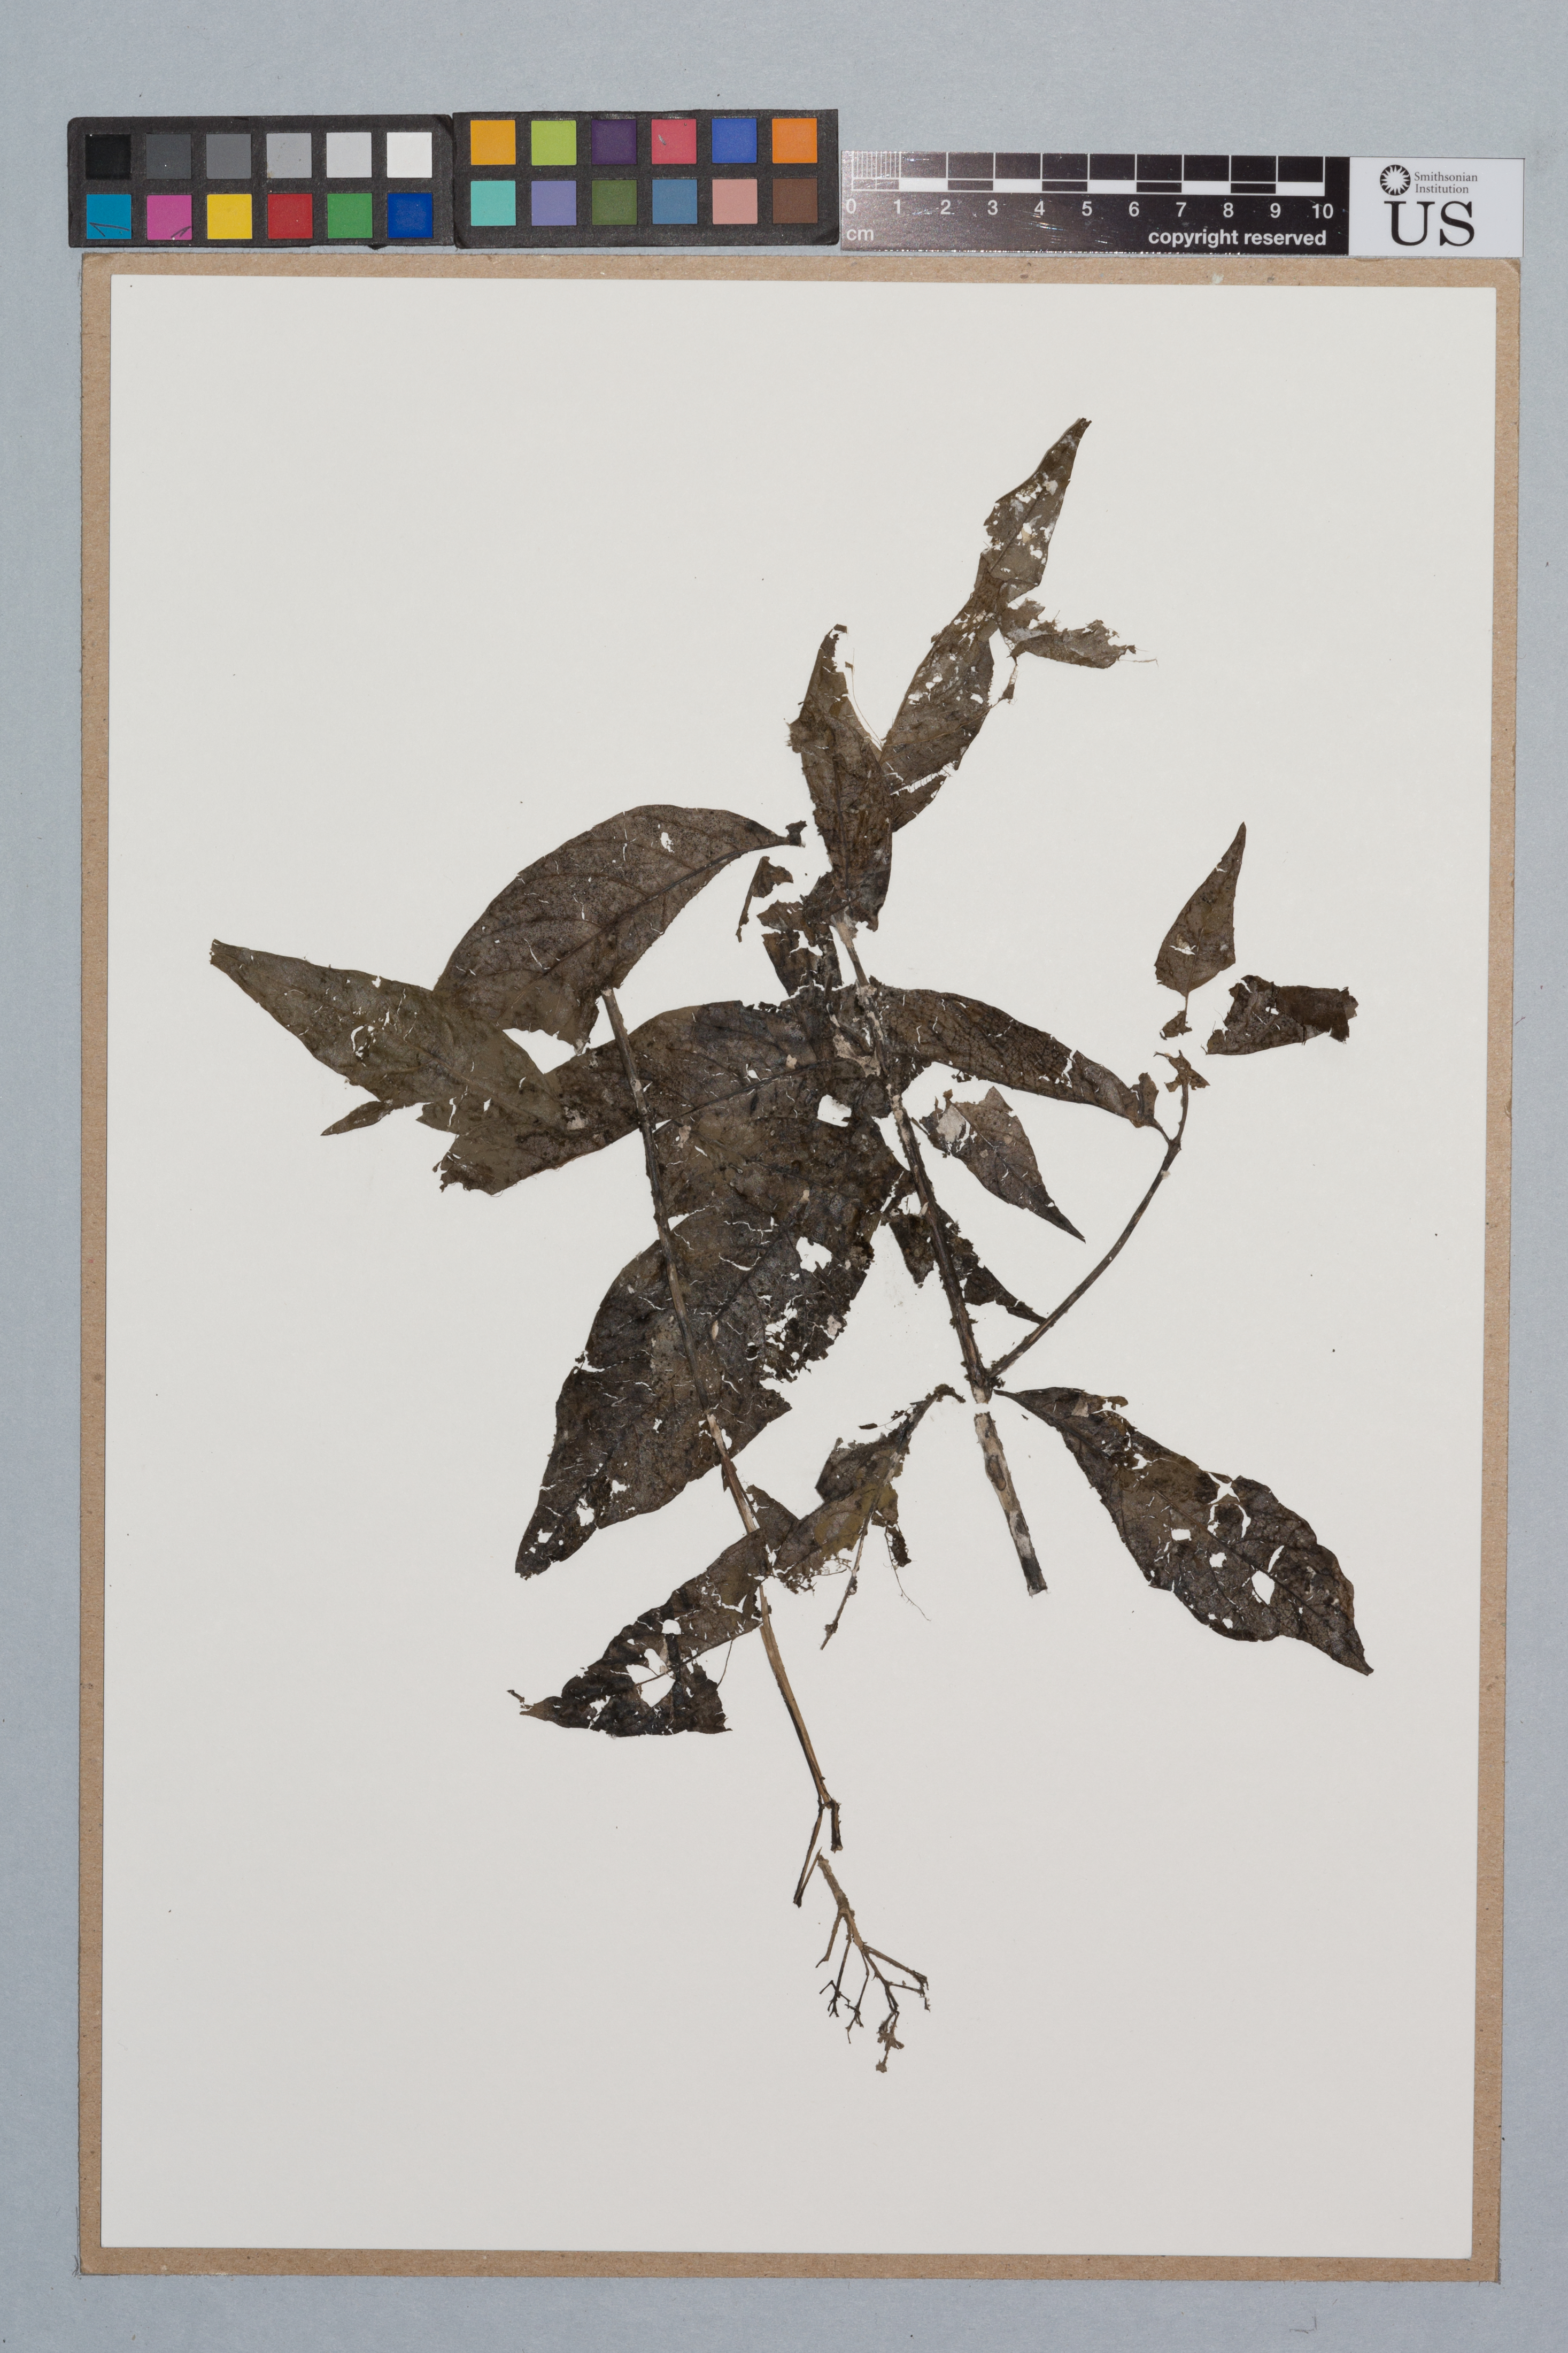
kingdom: Plantae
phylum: Tracheophyta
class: Magnoliopsida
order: Gentianales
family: Rubiaceae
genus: Palicourea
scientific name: Palicourea croceoides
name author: Desv. ex Ham.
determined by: Taylor, Charlotte M.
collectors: C. M. Taylor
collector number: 12048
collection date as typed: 15 May 1997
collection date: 1997-05-15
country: Guyana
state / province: Demerara-Mahaica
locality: Georgetown, 25 mi. W, along Cane Grove Conservancy Canal, S of Mahaicony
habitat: Between flooded fields. Frequent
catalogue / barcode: US 3393381